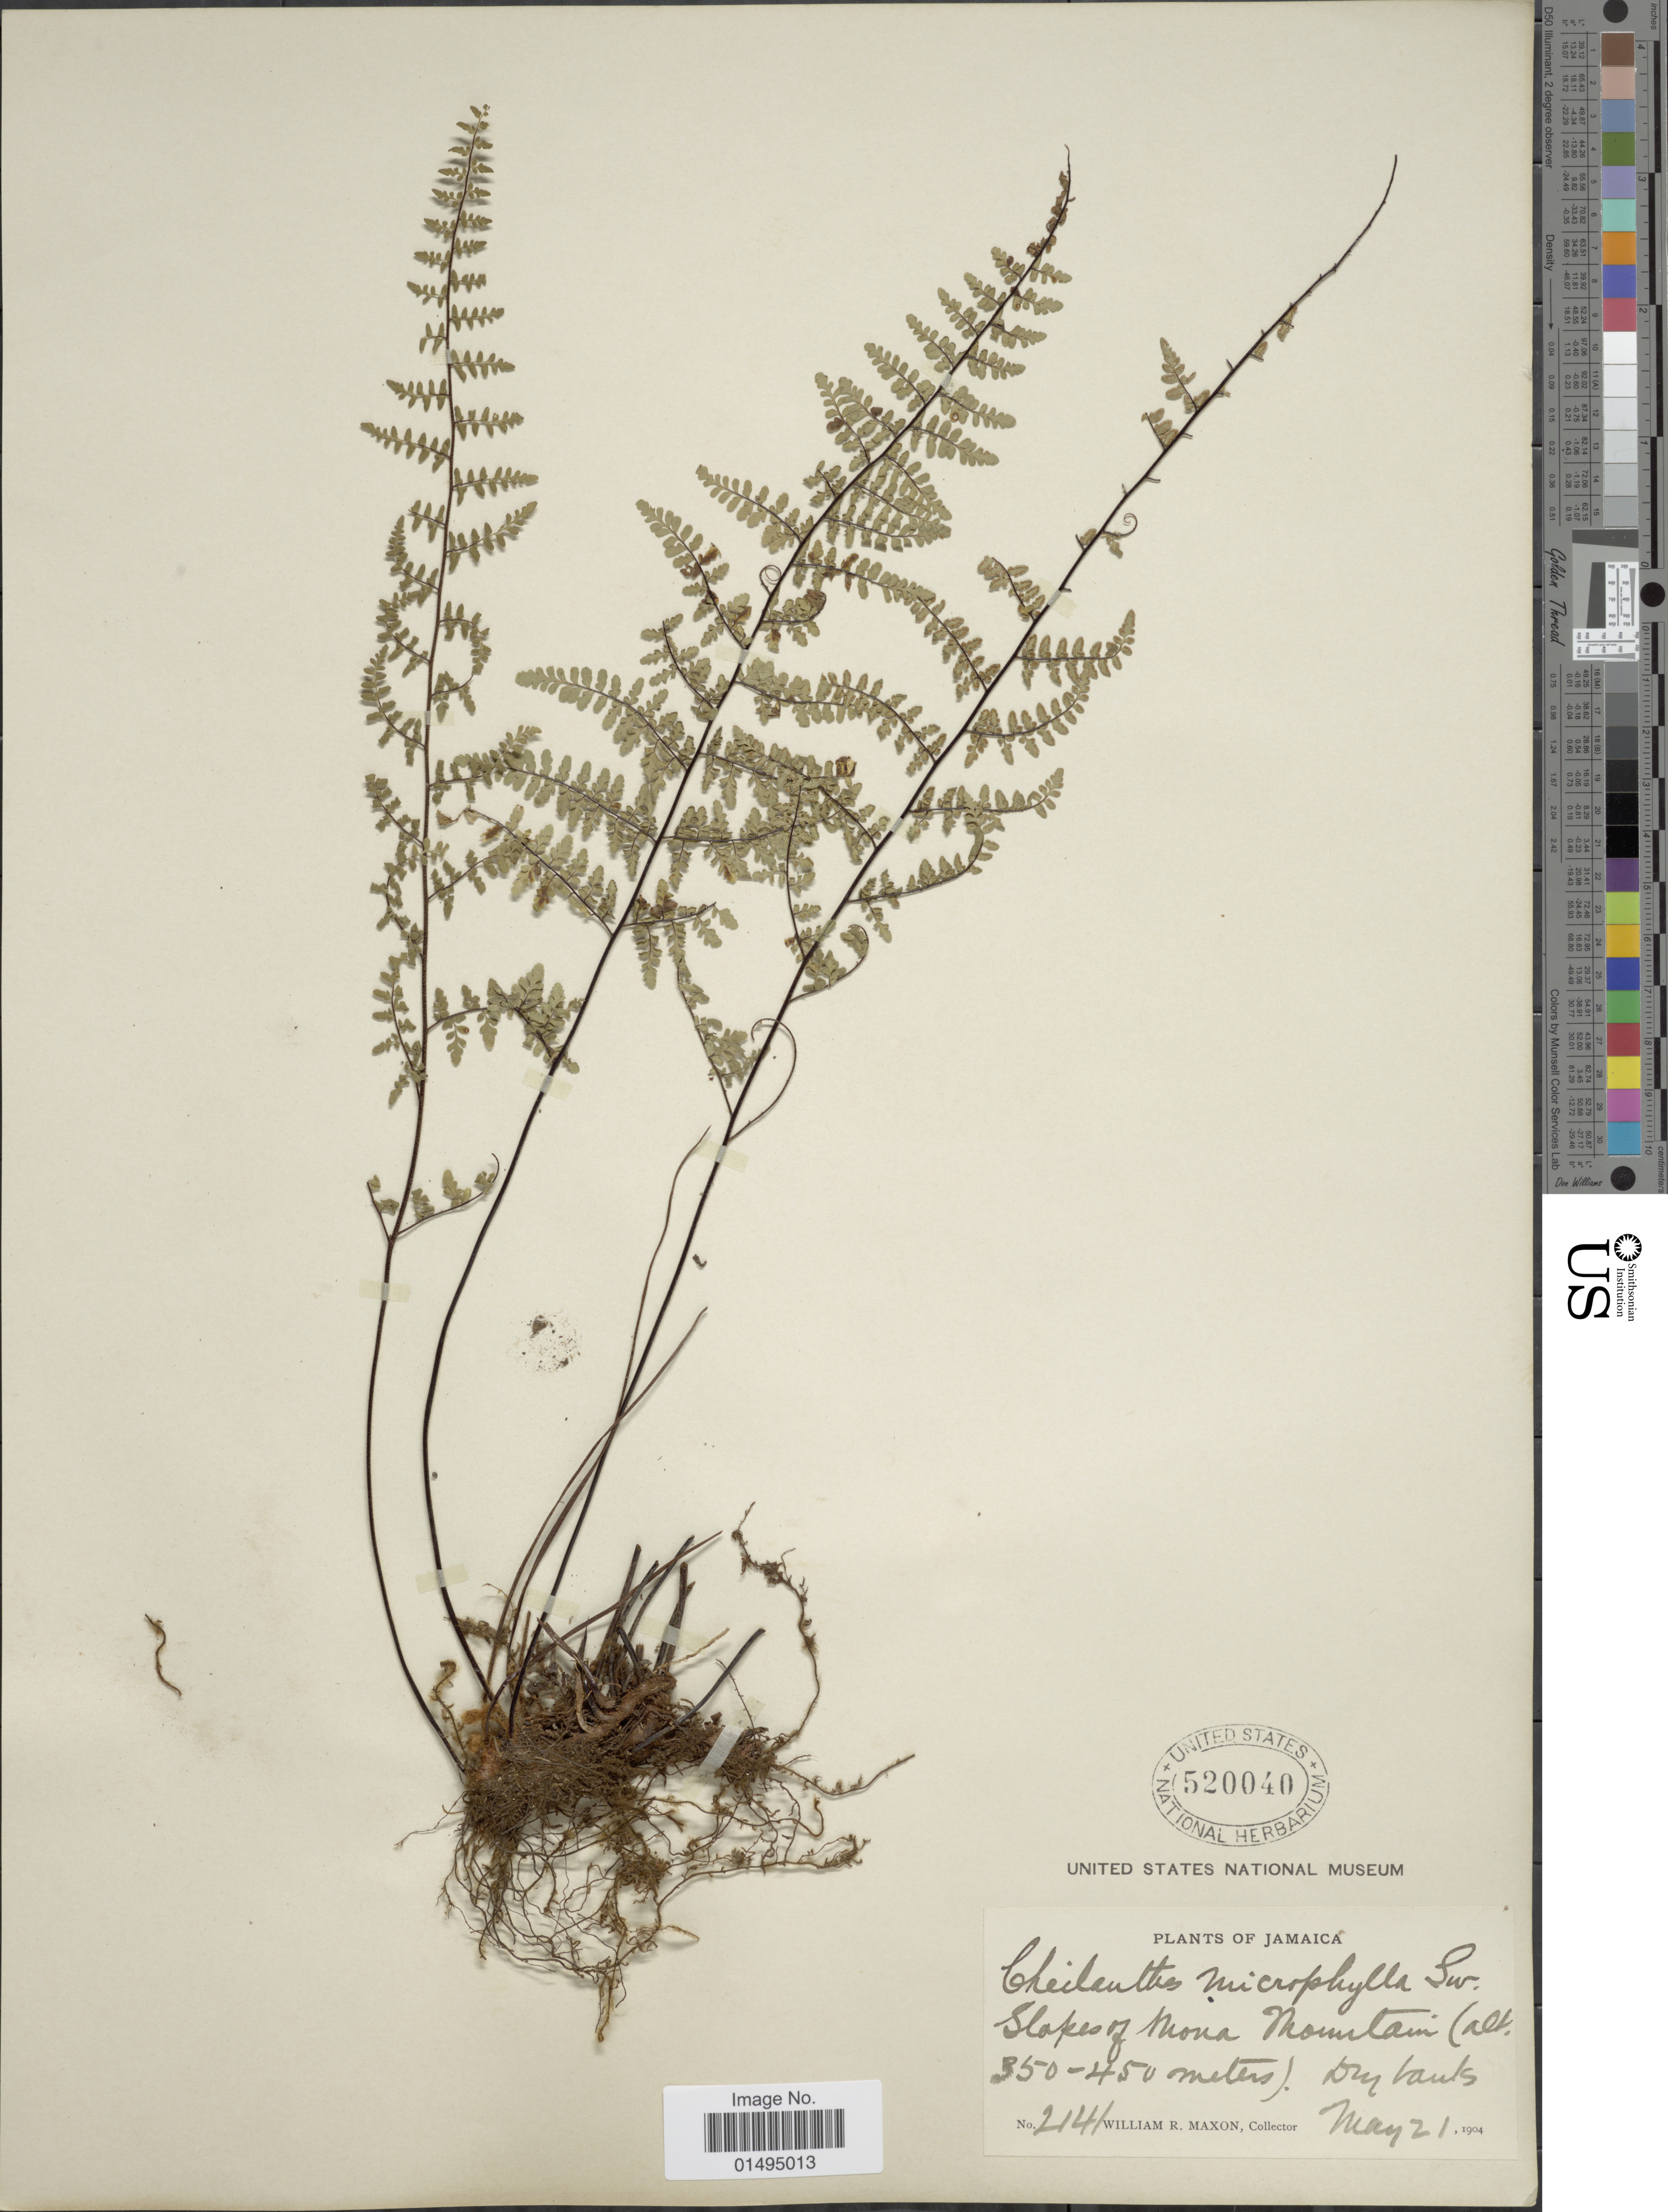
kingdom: Plantae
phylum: Tracheophyta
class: Polypodiopsida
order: Polypodiales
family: Pteridaceae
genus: Myriopteris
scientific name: Myriopteris microphylla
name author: (Sw.) Grusz & Windham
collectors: W. R. Maxon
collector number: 2141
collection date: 1904-05-21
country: Jamaica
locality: Jamaica, slopes of Mona Mountain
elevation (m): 350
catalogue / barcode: US 520040